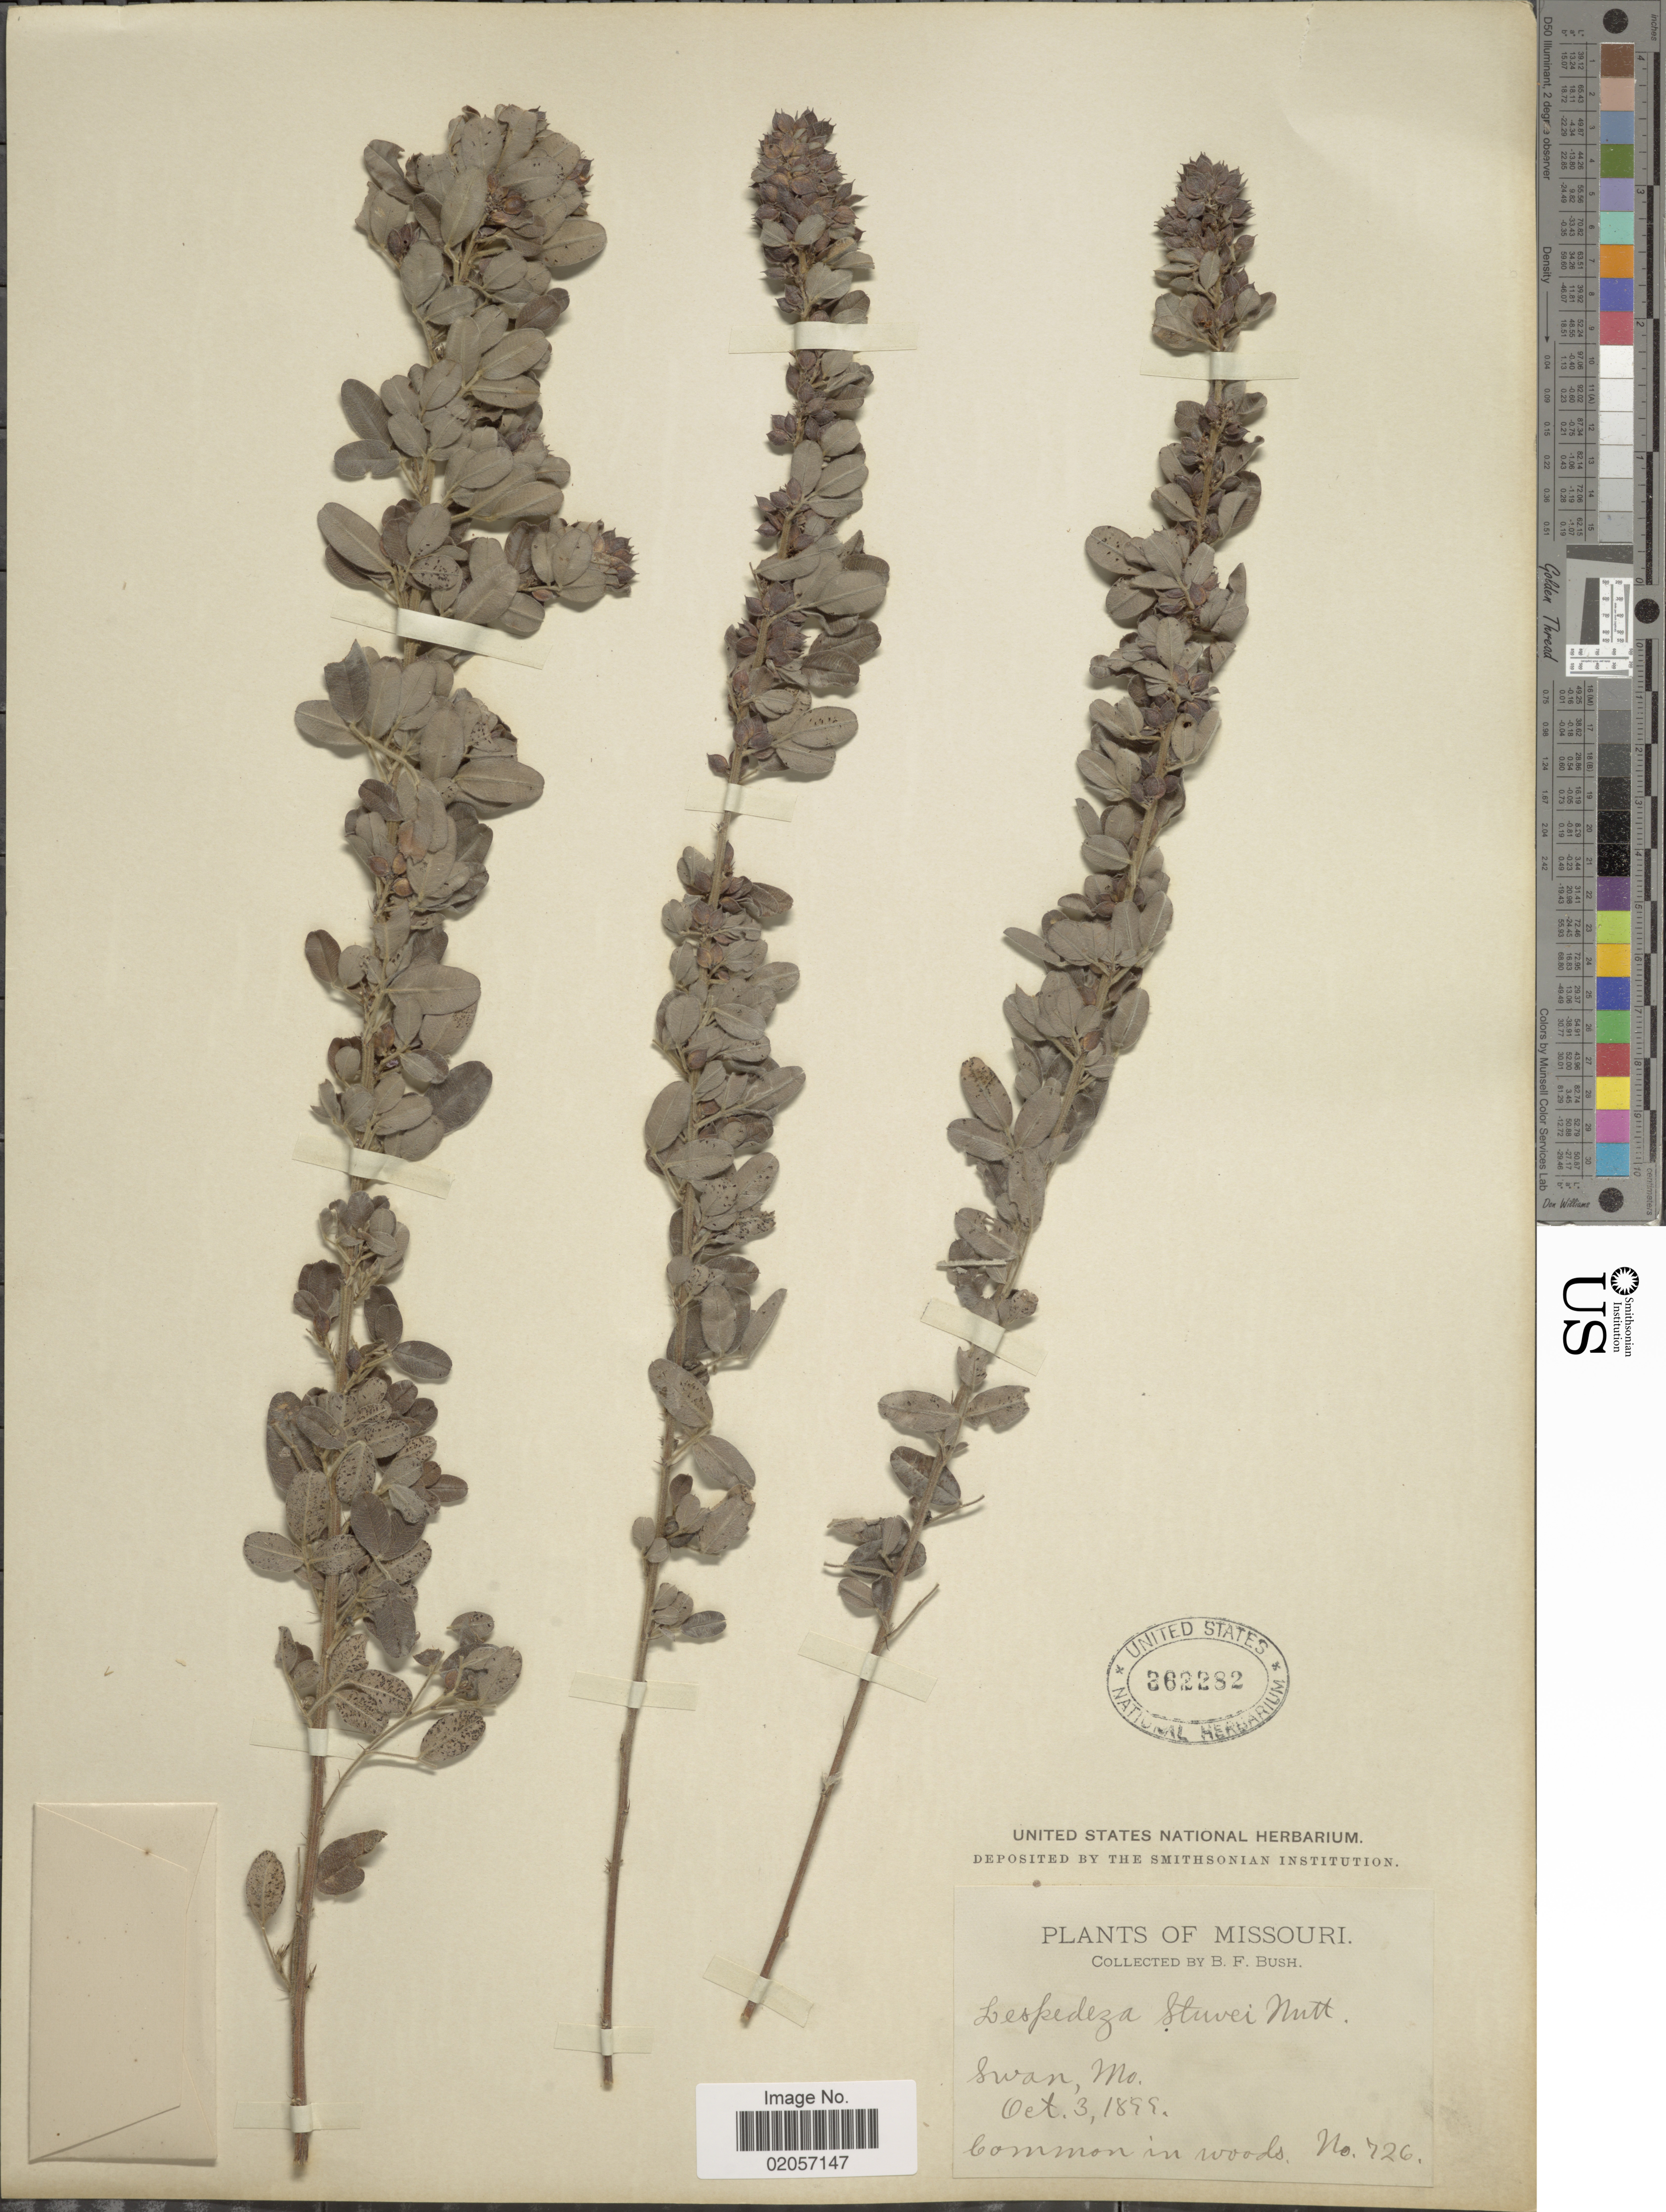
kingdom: Plantae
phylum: Tracheophyta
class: Magnoliopsida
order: Fabales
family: Fabaceae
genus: Lespedeza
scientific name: Lespedeza stuevei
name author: Nutt.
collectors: B. F. Bush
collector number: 726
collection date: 1899-10-03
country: United States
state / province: Missouri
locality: Swan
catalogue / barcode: US 362282